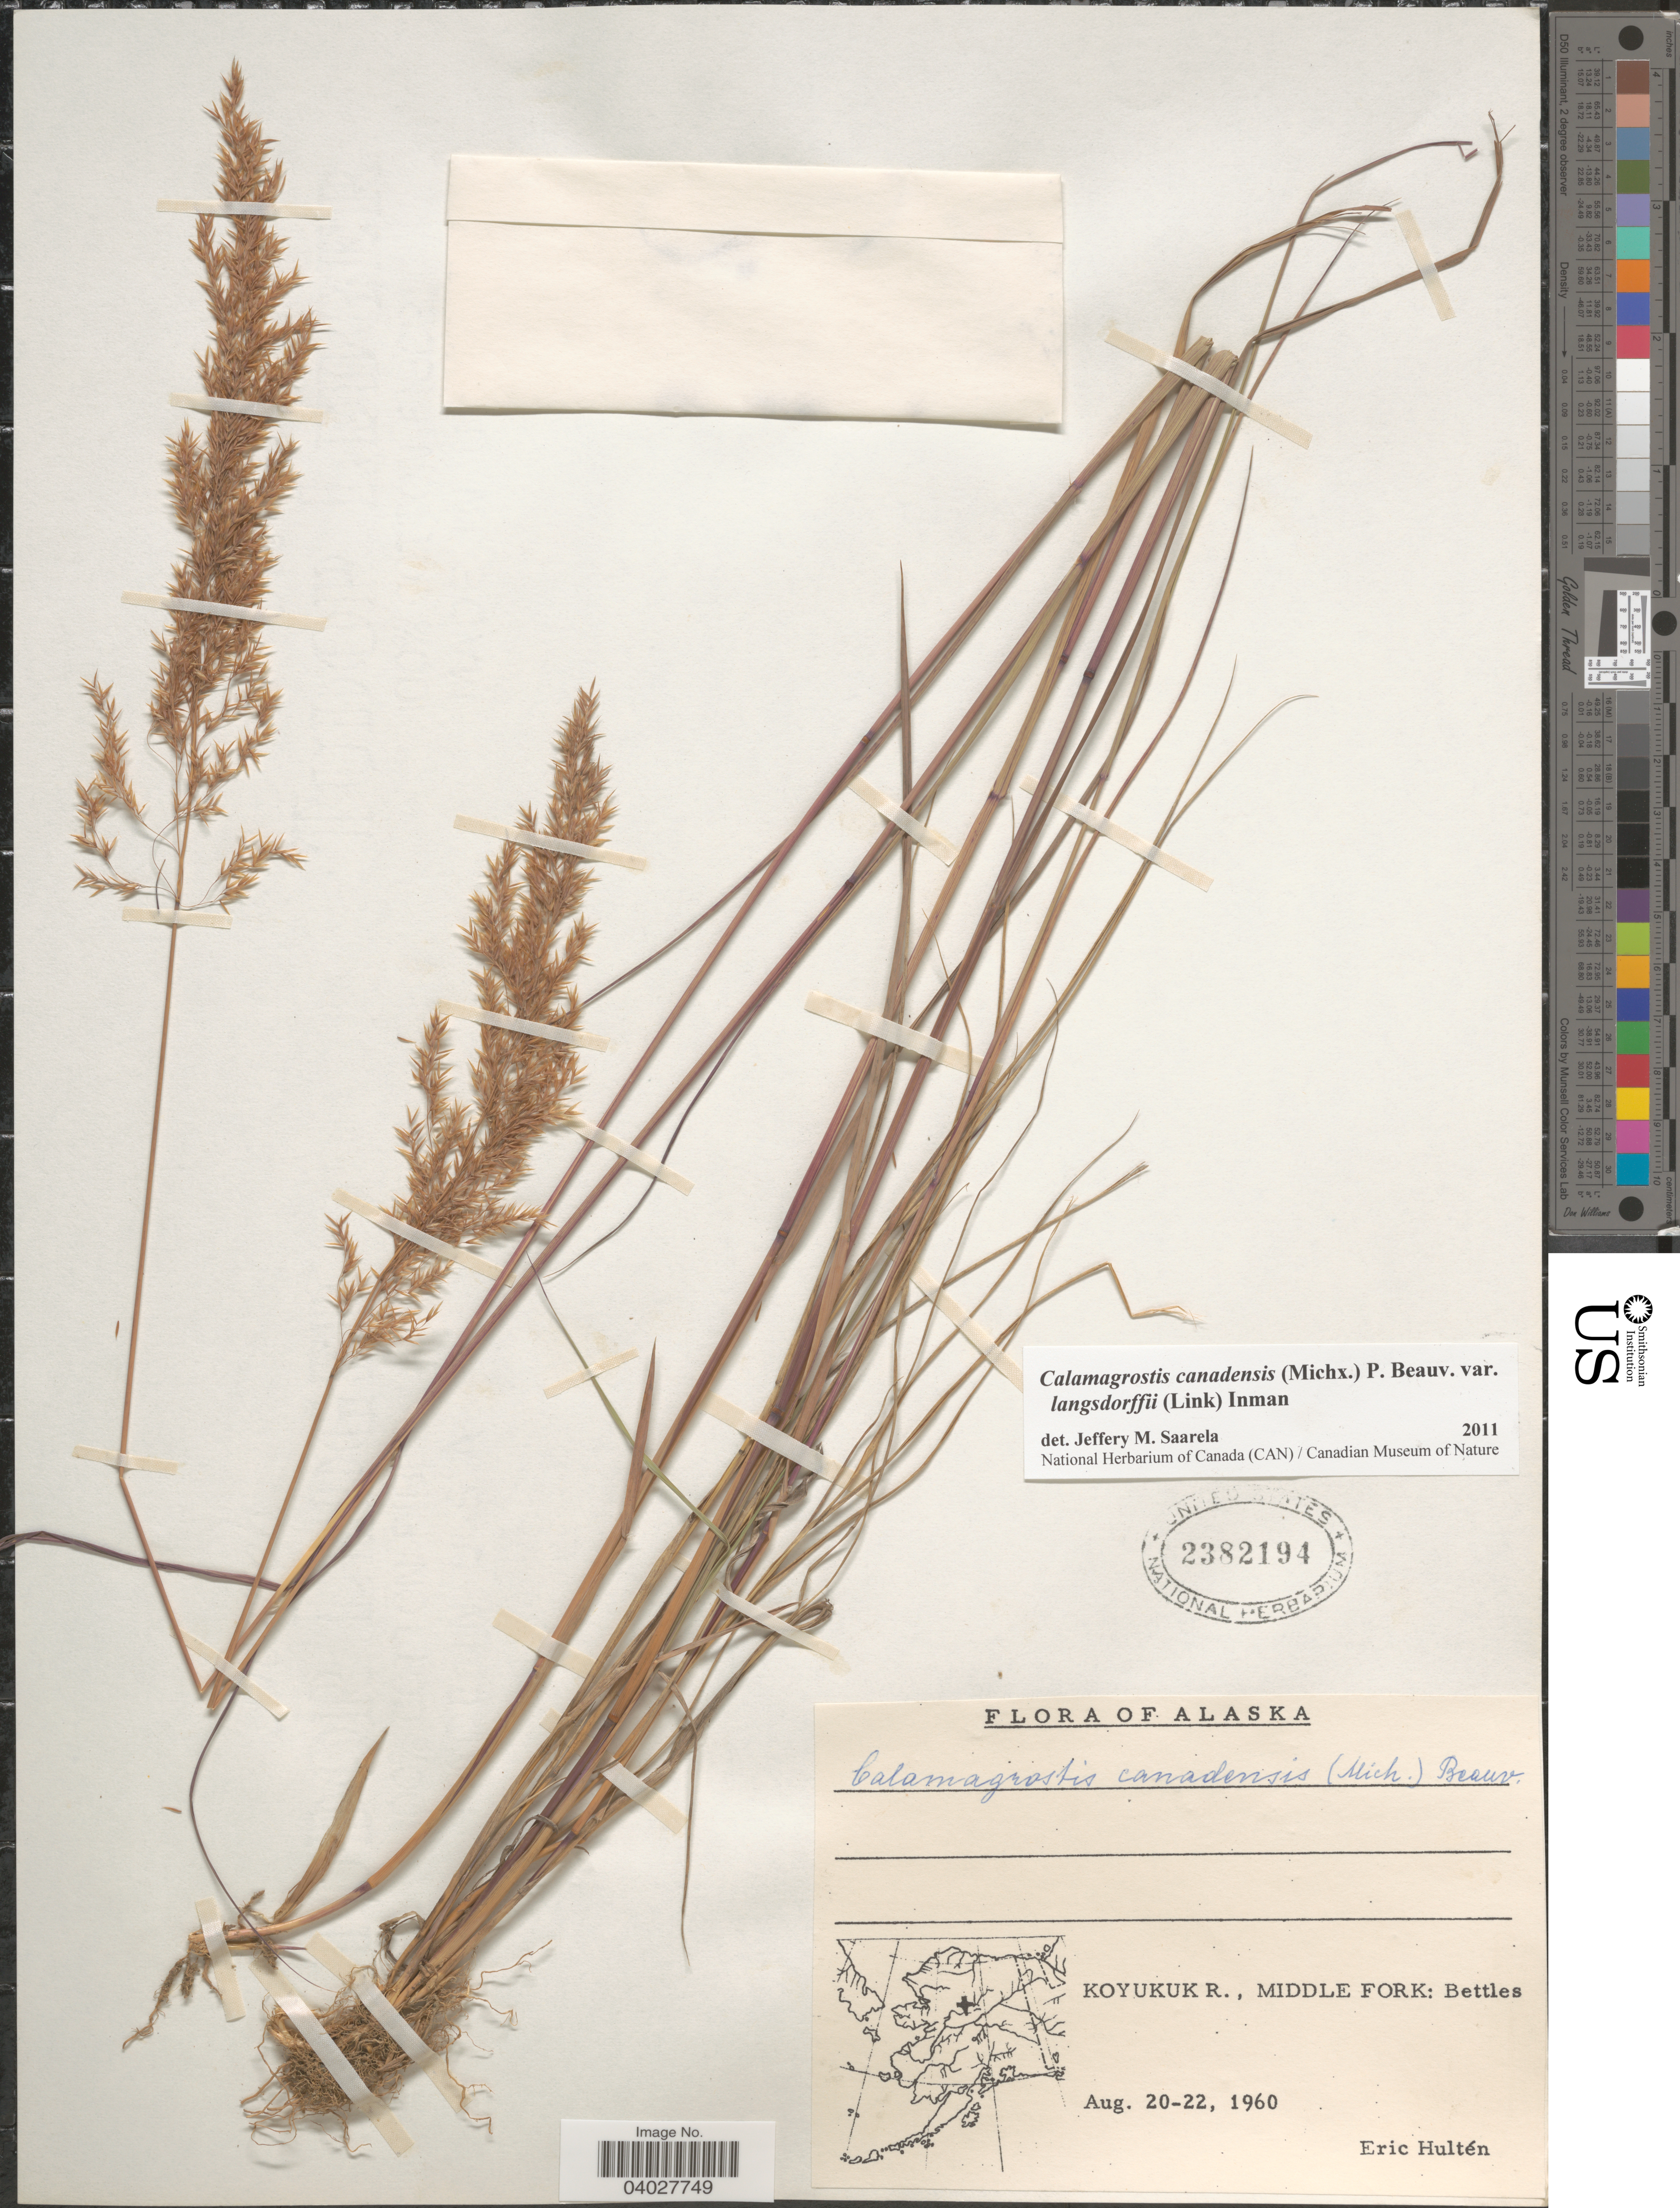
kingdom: Plantae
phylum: Tracheophyta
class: Liliopsida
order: Poales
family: Poaceae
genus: Calamagrostis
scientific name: Calamagrostis canadensis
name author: (Michx.) P. Beauv.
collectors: E. G. Hultén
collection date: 1960-08-20/1960-08-22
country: United States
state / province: Alaska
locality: Koyukuk R., Middle Fork: Bettles.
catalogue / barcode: US 2382194